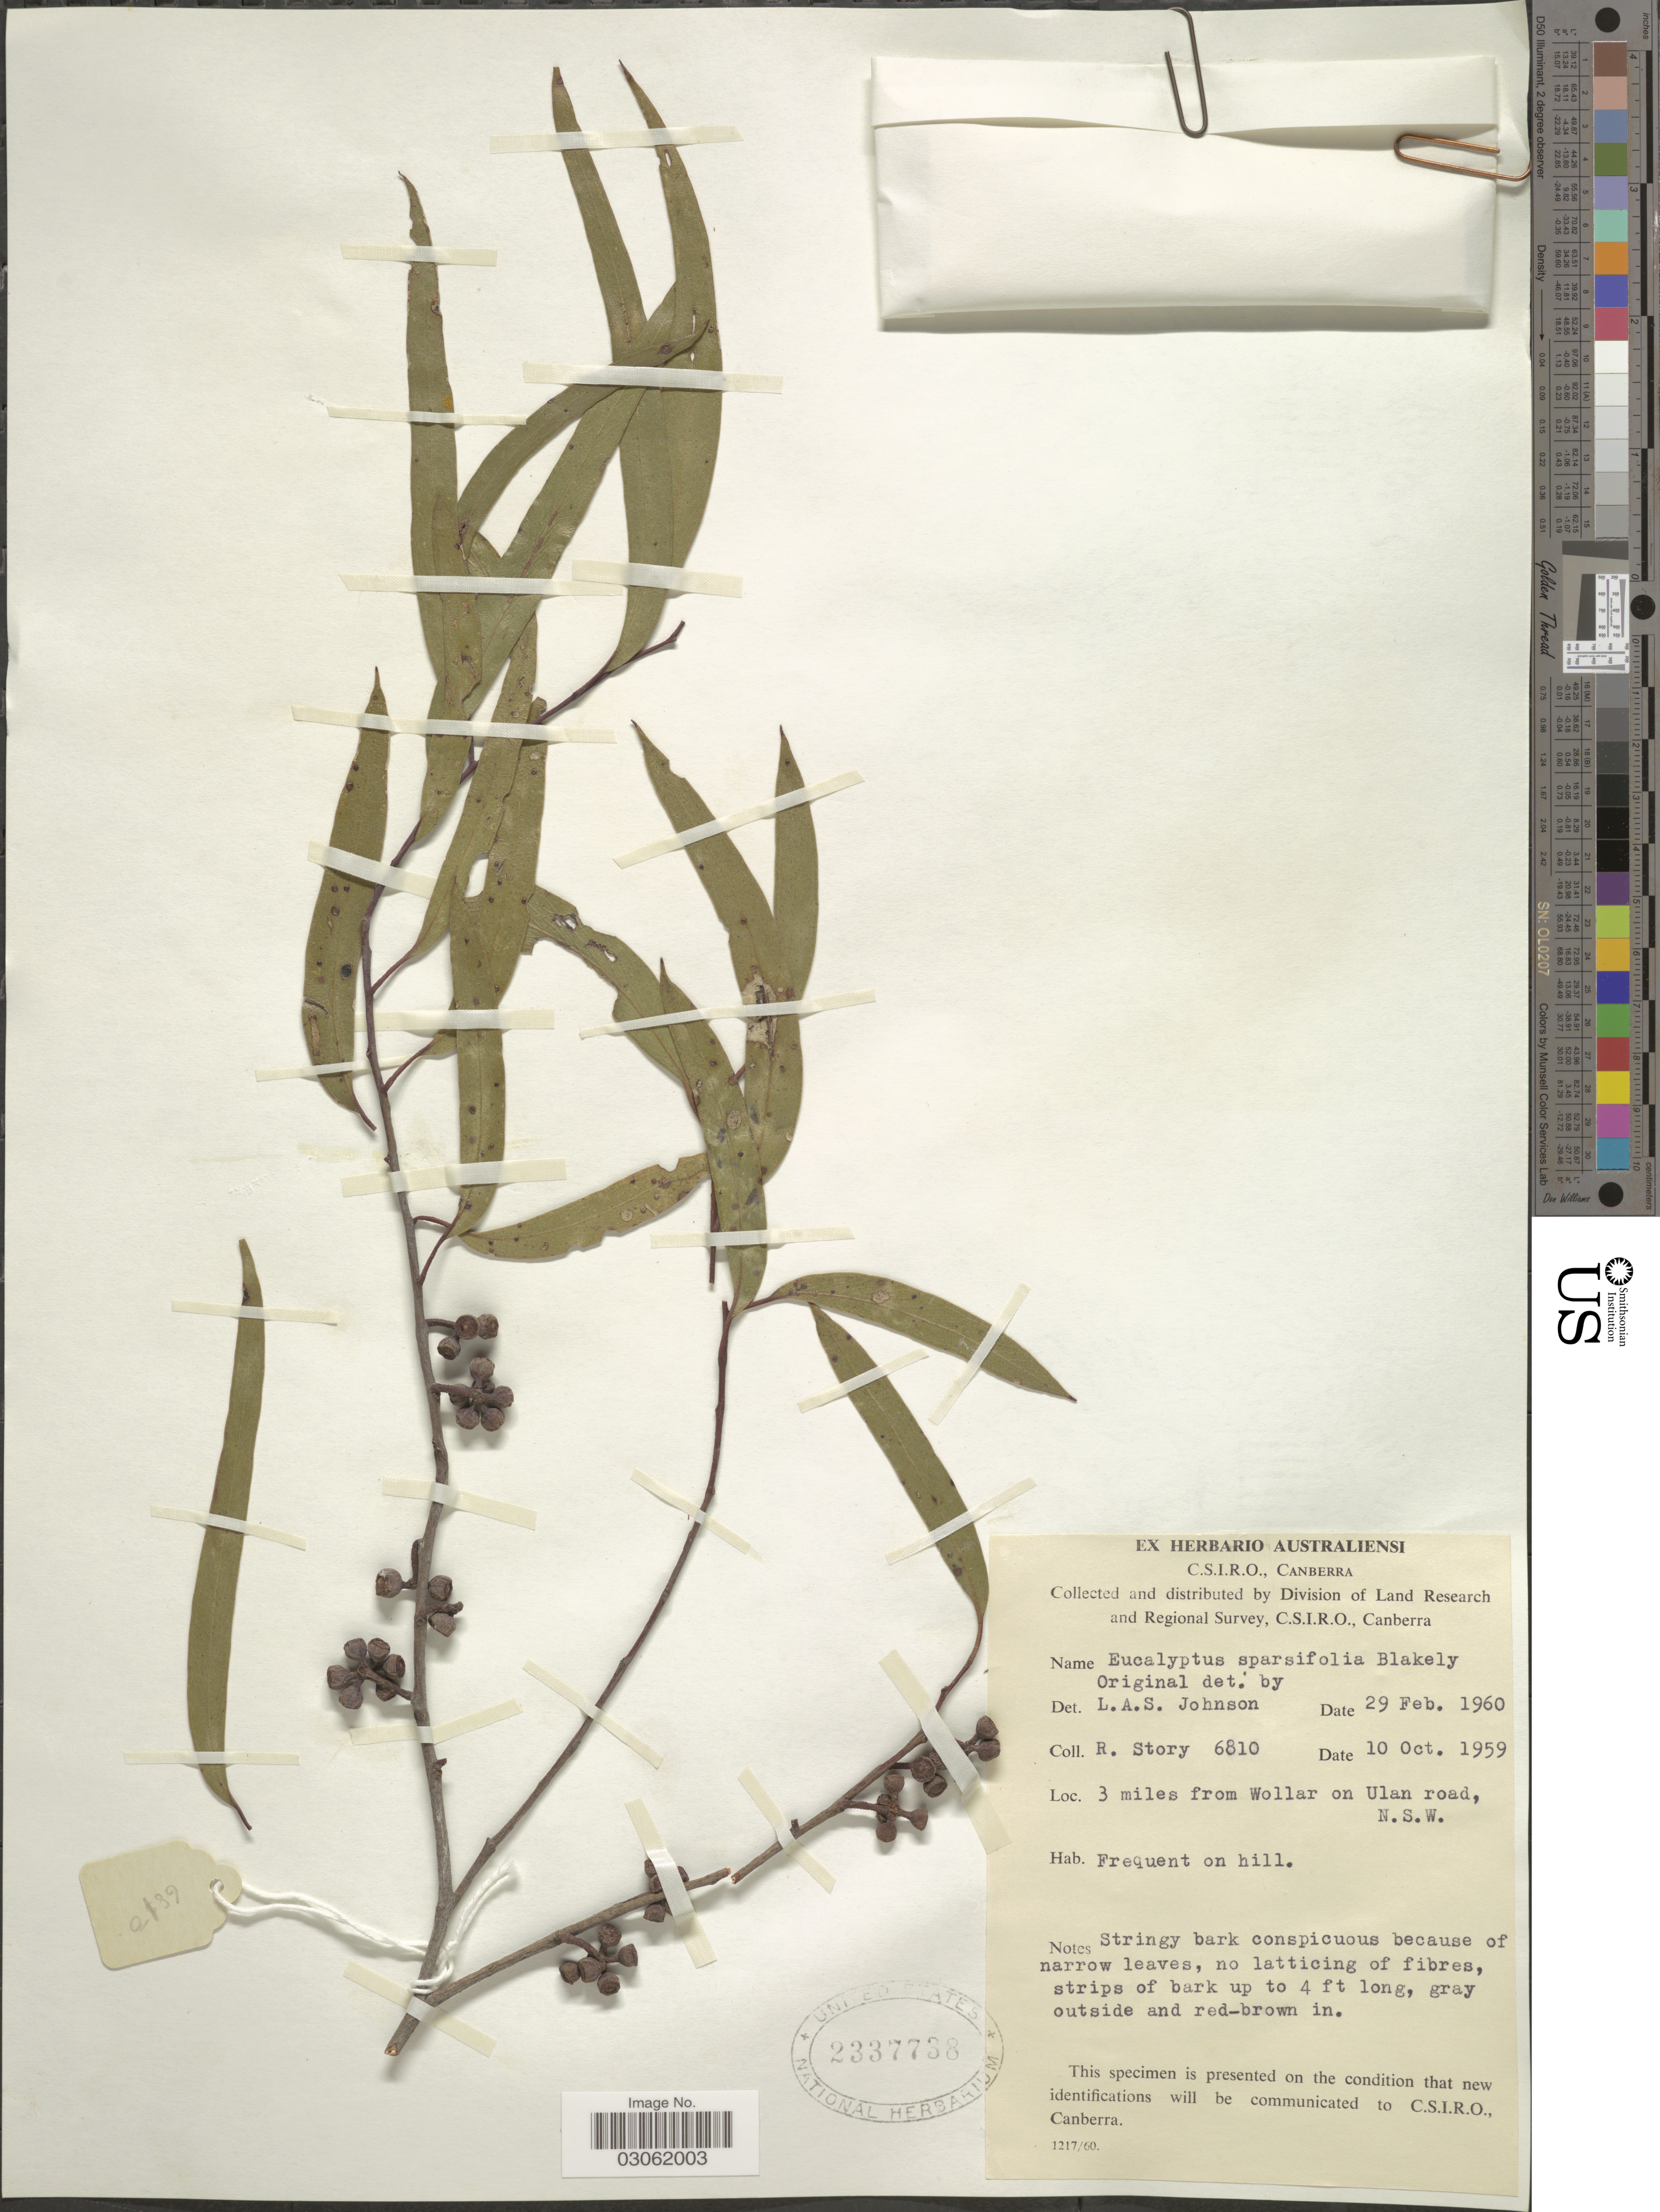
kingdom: Plantae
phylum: Tracheophyta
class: Magnoliopsida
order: Myrtales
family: Myrtaceae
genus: Eucalyptus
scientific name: Eucalyptus sparsifolia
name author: Blakely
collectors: R. Story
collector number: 6810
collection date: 1959-10-10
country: Australia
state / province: New South Wales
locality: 3 miles from Wollar on Ulan road, N. S. W.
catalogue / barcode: US 2337738